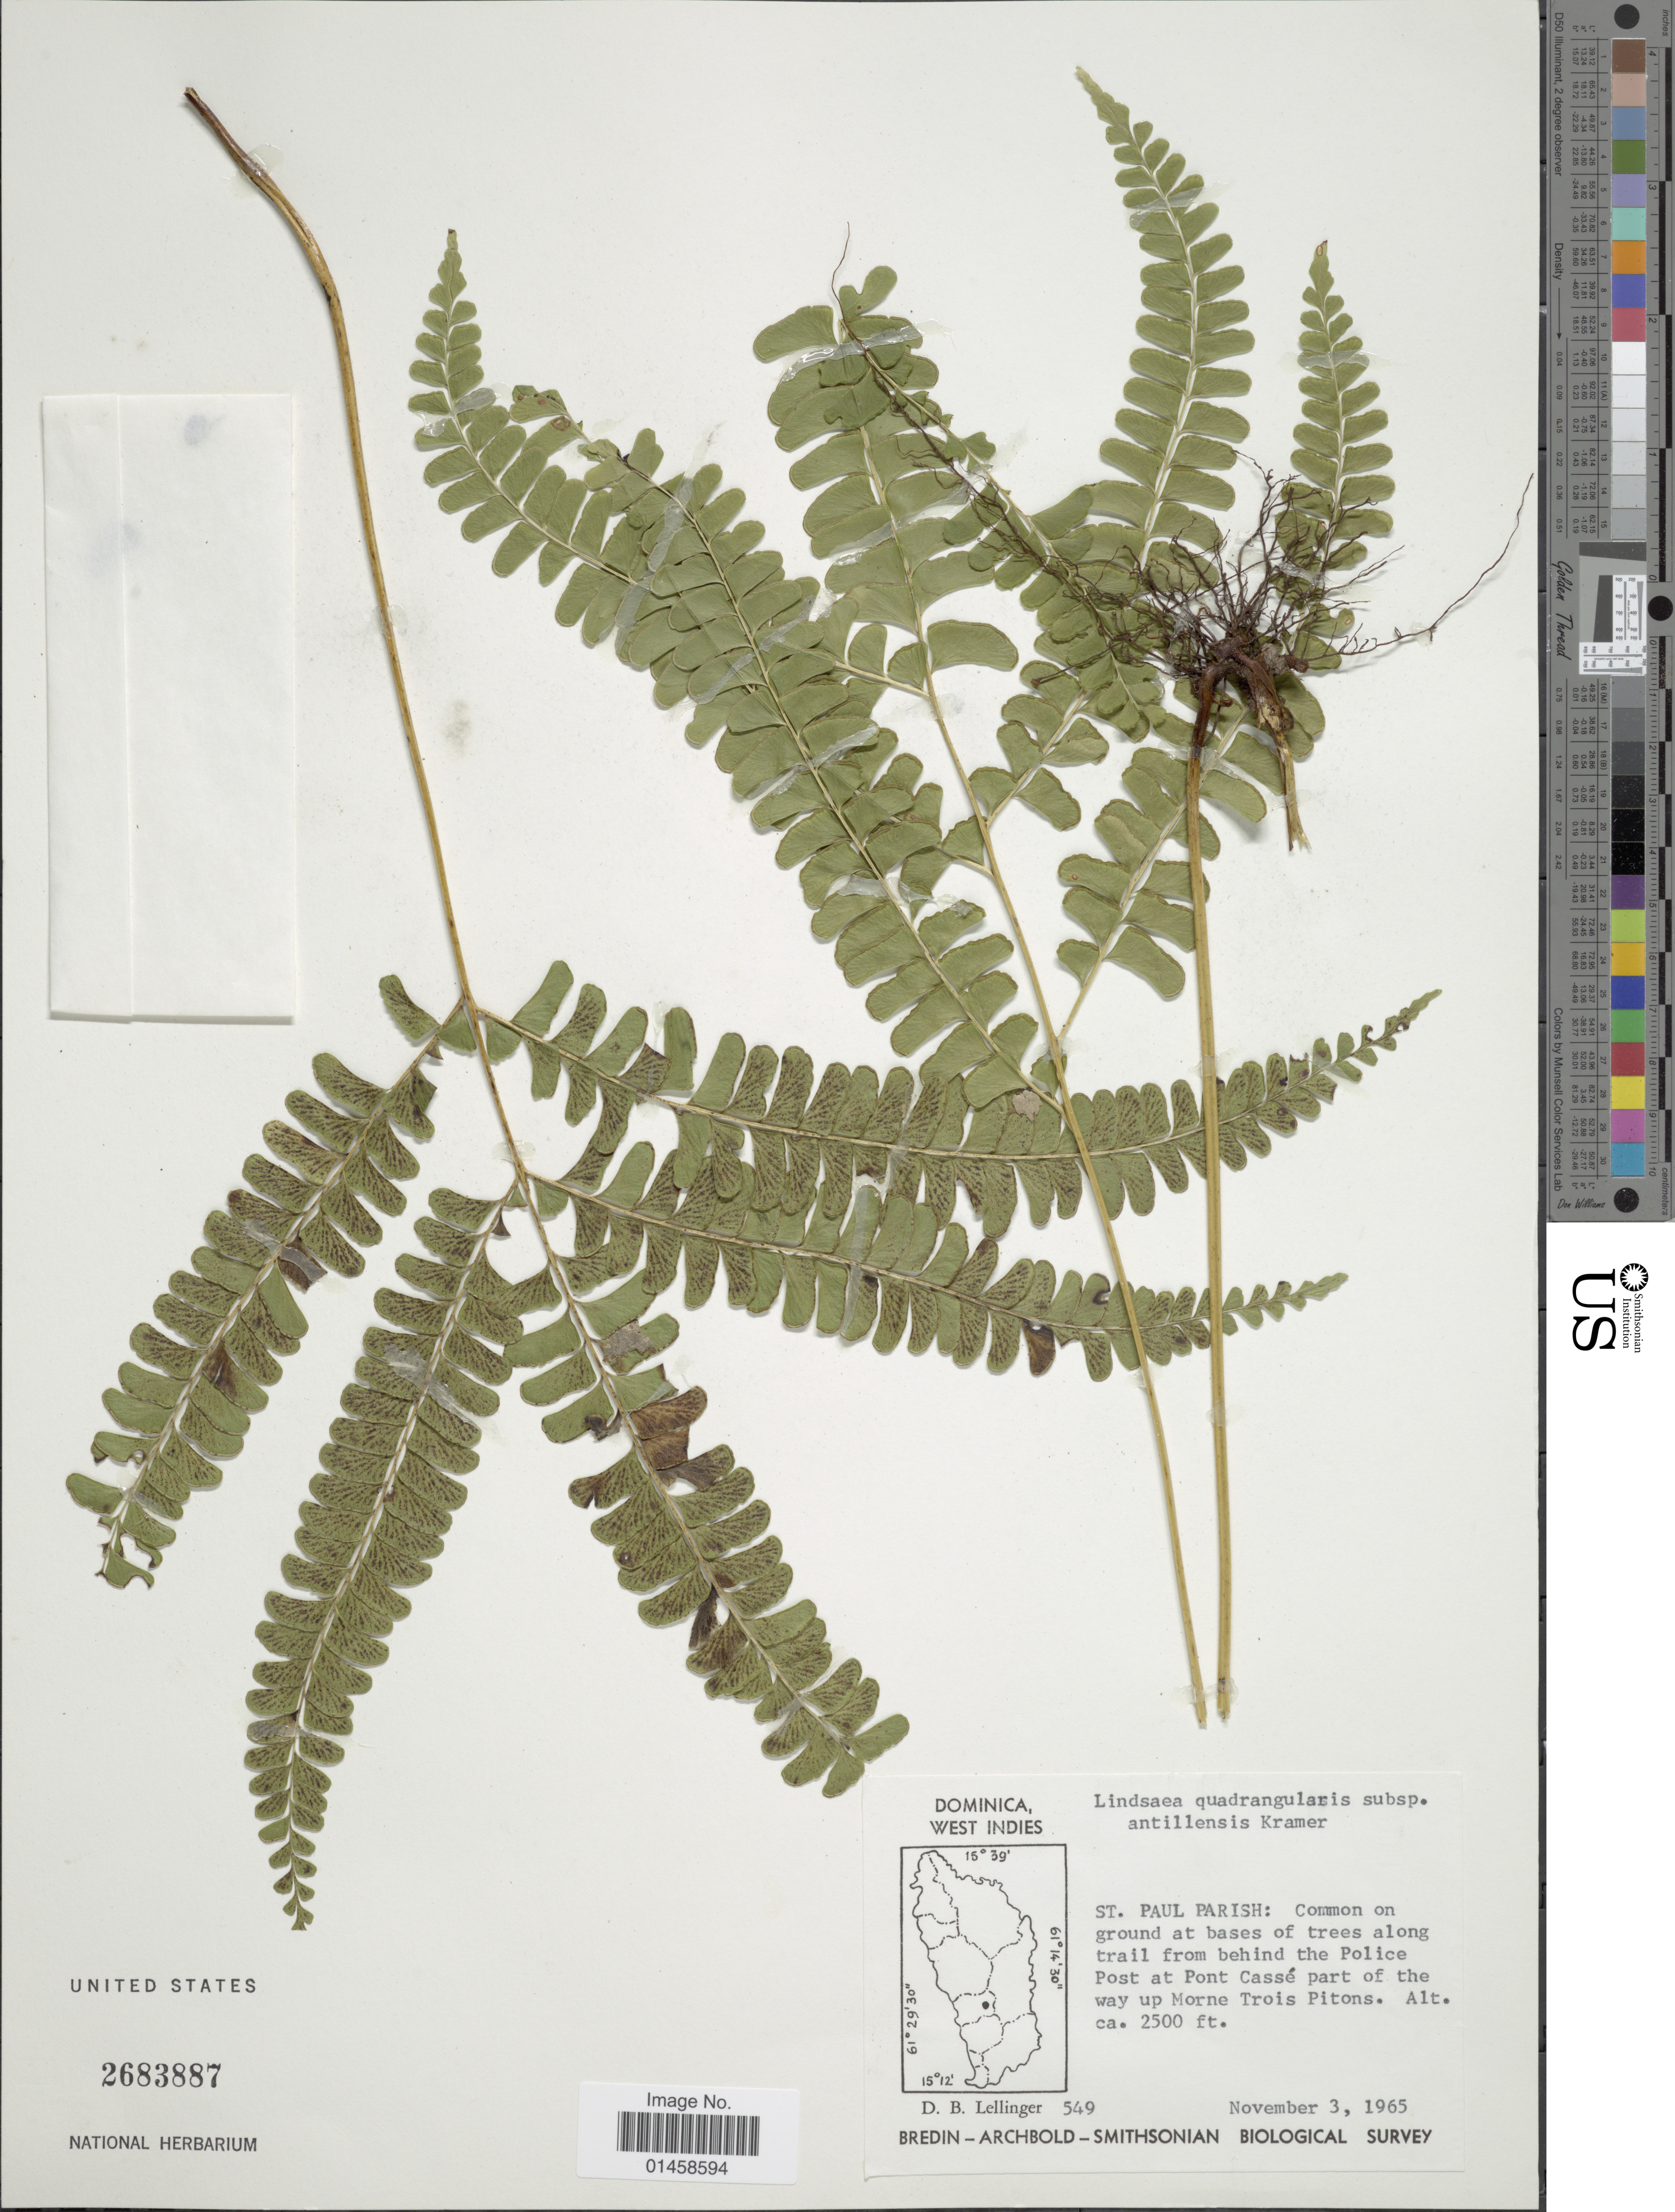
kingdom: Plantae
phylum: Tracheophyta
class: Polypodiopsida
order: Polypodiales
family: Lindsaeaceae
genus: Lindsaea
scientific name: Lindsaea quadrangularis subsp. antillensis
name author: K.U. Kramer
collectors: D. B. Lellinger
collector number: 549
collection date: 1965-11-03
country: Dominica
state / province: St. Paul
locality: Common on ground at bases of trees along trail from behind the Police Post at Pont Cassé part of the way up Morne Trois Pitons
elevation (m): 762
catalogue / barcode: US 2683887